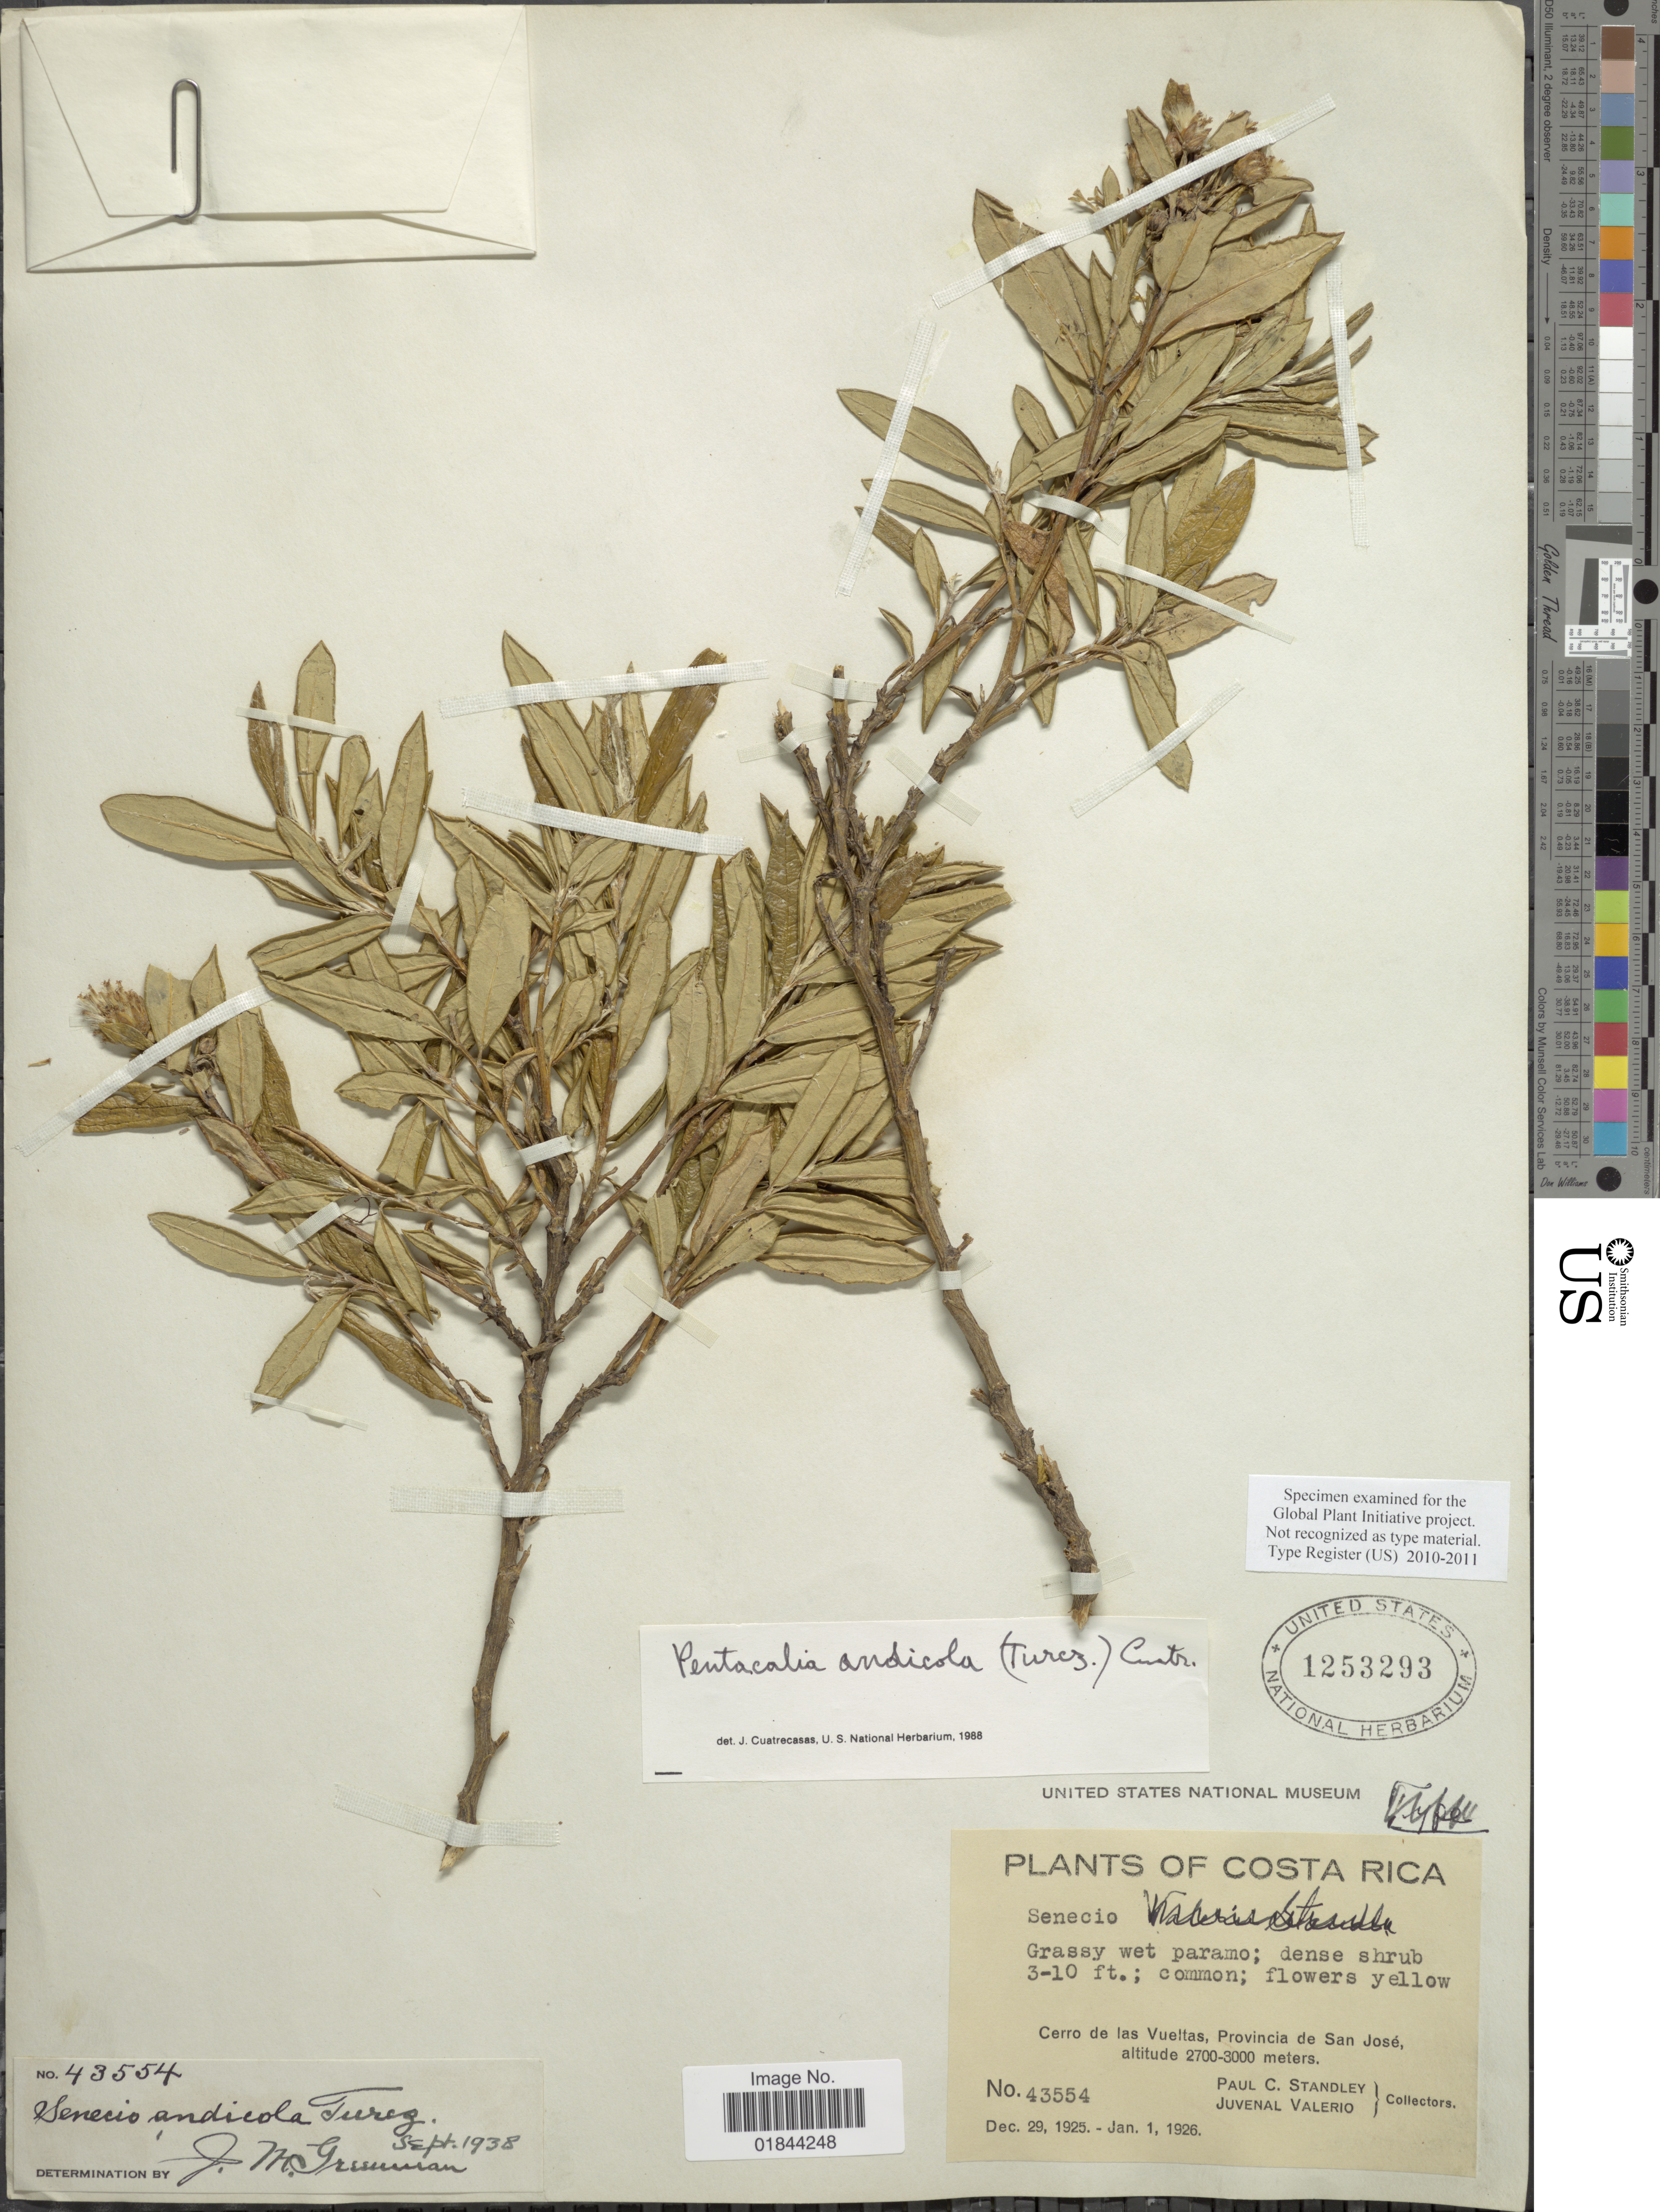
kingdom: Plantae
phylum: Tracheophyta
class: Magnoliopsida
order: Asterales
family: Asteraceae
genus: Pentacalia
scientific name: Pentacalia andicola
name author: (Turcz.) Cuatrec.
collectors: P. C. Standley & J. Valerio R.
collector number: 43554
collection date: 1925-12-29/1926-01-01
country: Costa Rica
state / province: San José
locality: Cerro de las Vueltas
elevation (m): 2700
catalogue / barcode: US 1253293